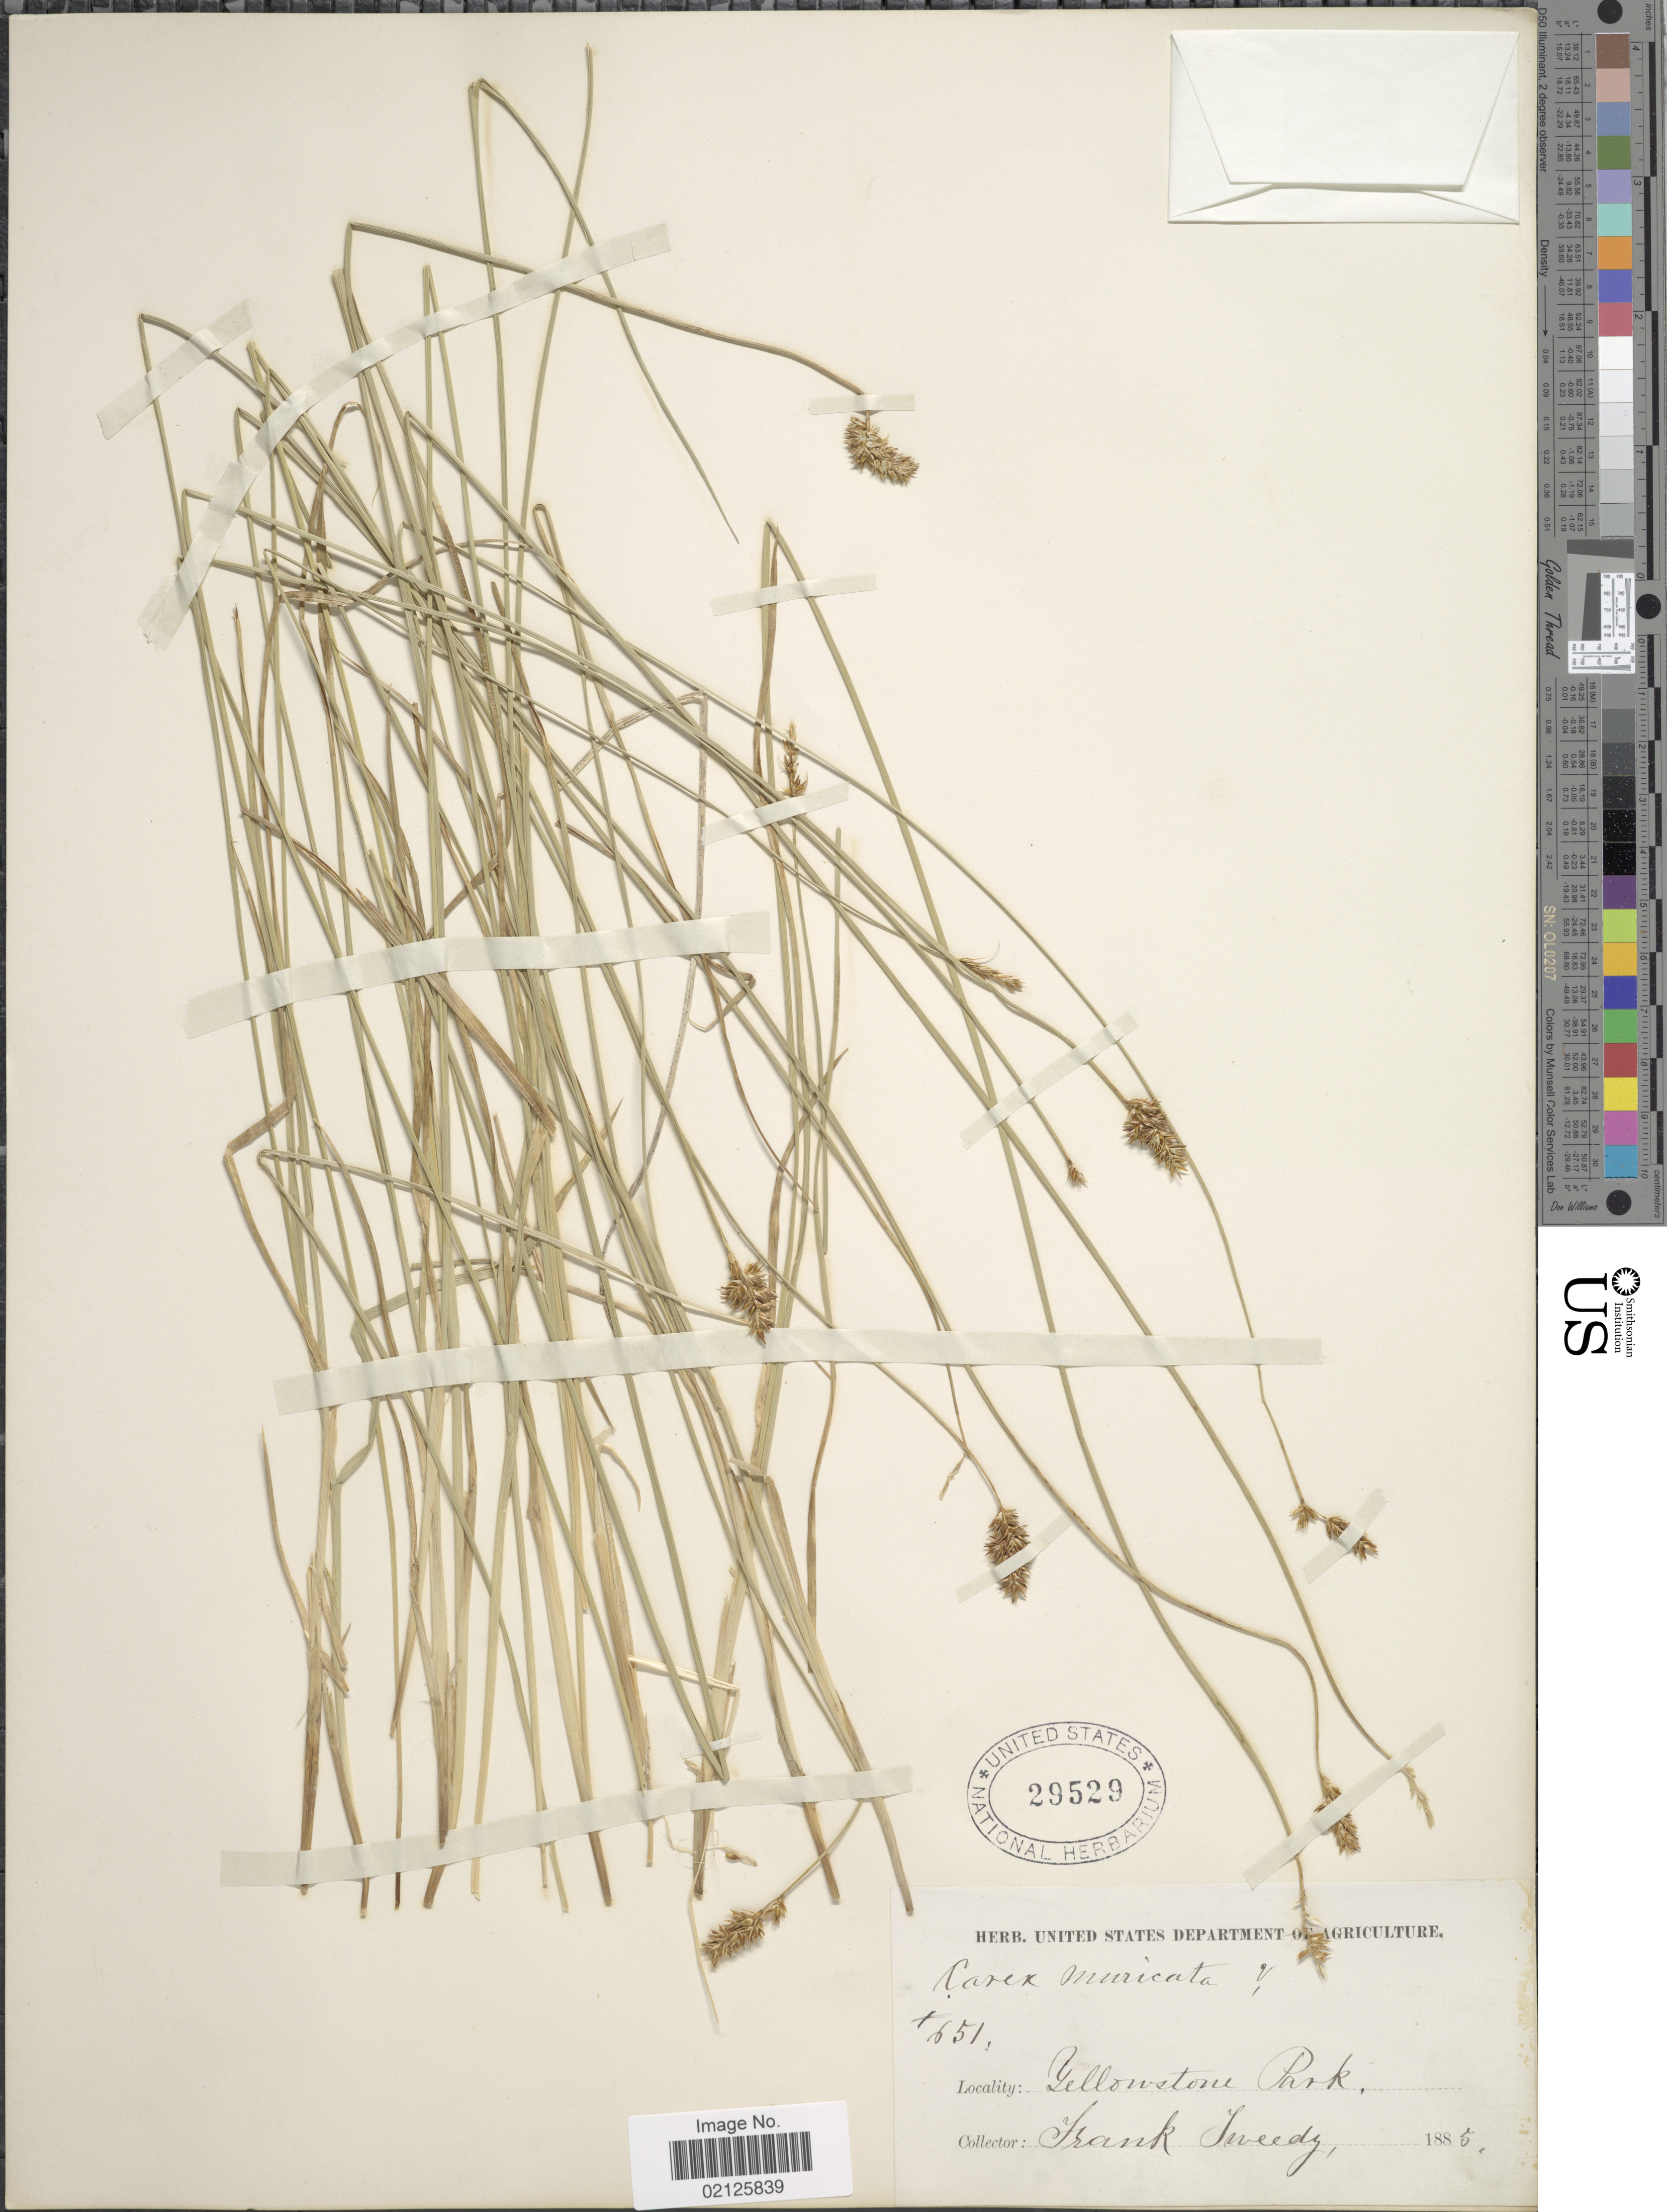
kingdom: Plantae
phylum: Tracheophyta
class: Liliopsida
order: Poales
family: Cyperaceae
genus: Carex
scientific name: Carex muricata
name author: L.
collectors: F. Tweedy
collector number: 651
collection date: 1885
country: United States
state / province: Wyoming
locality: Yellowstone Park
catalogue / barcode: US 29529